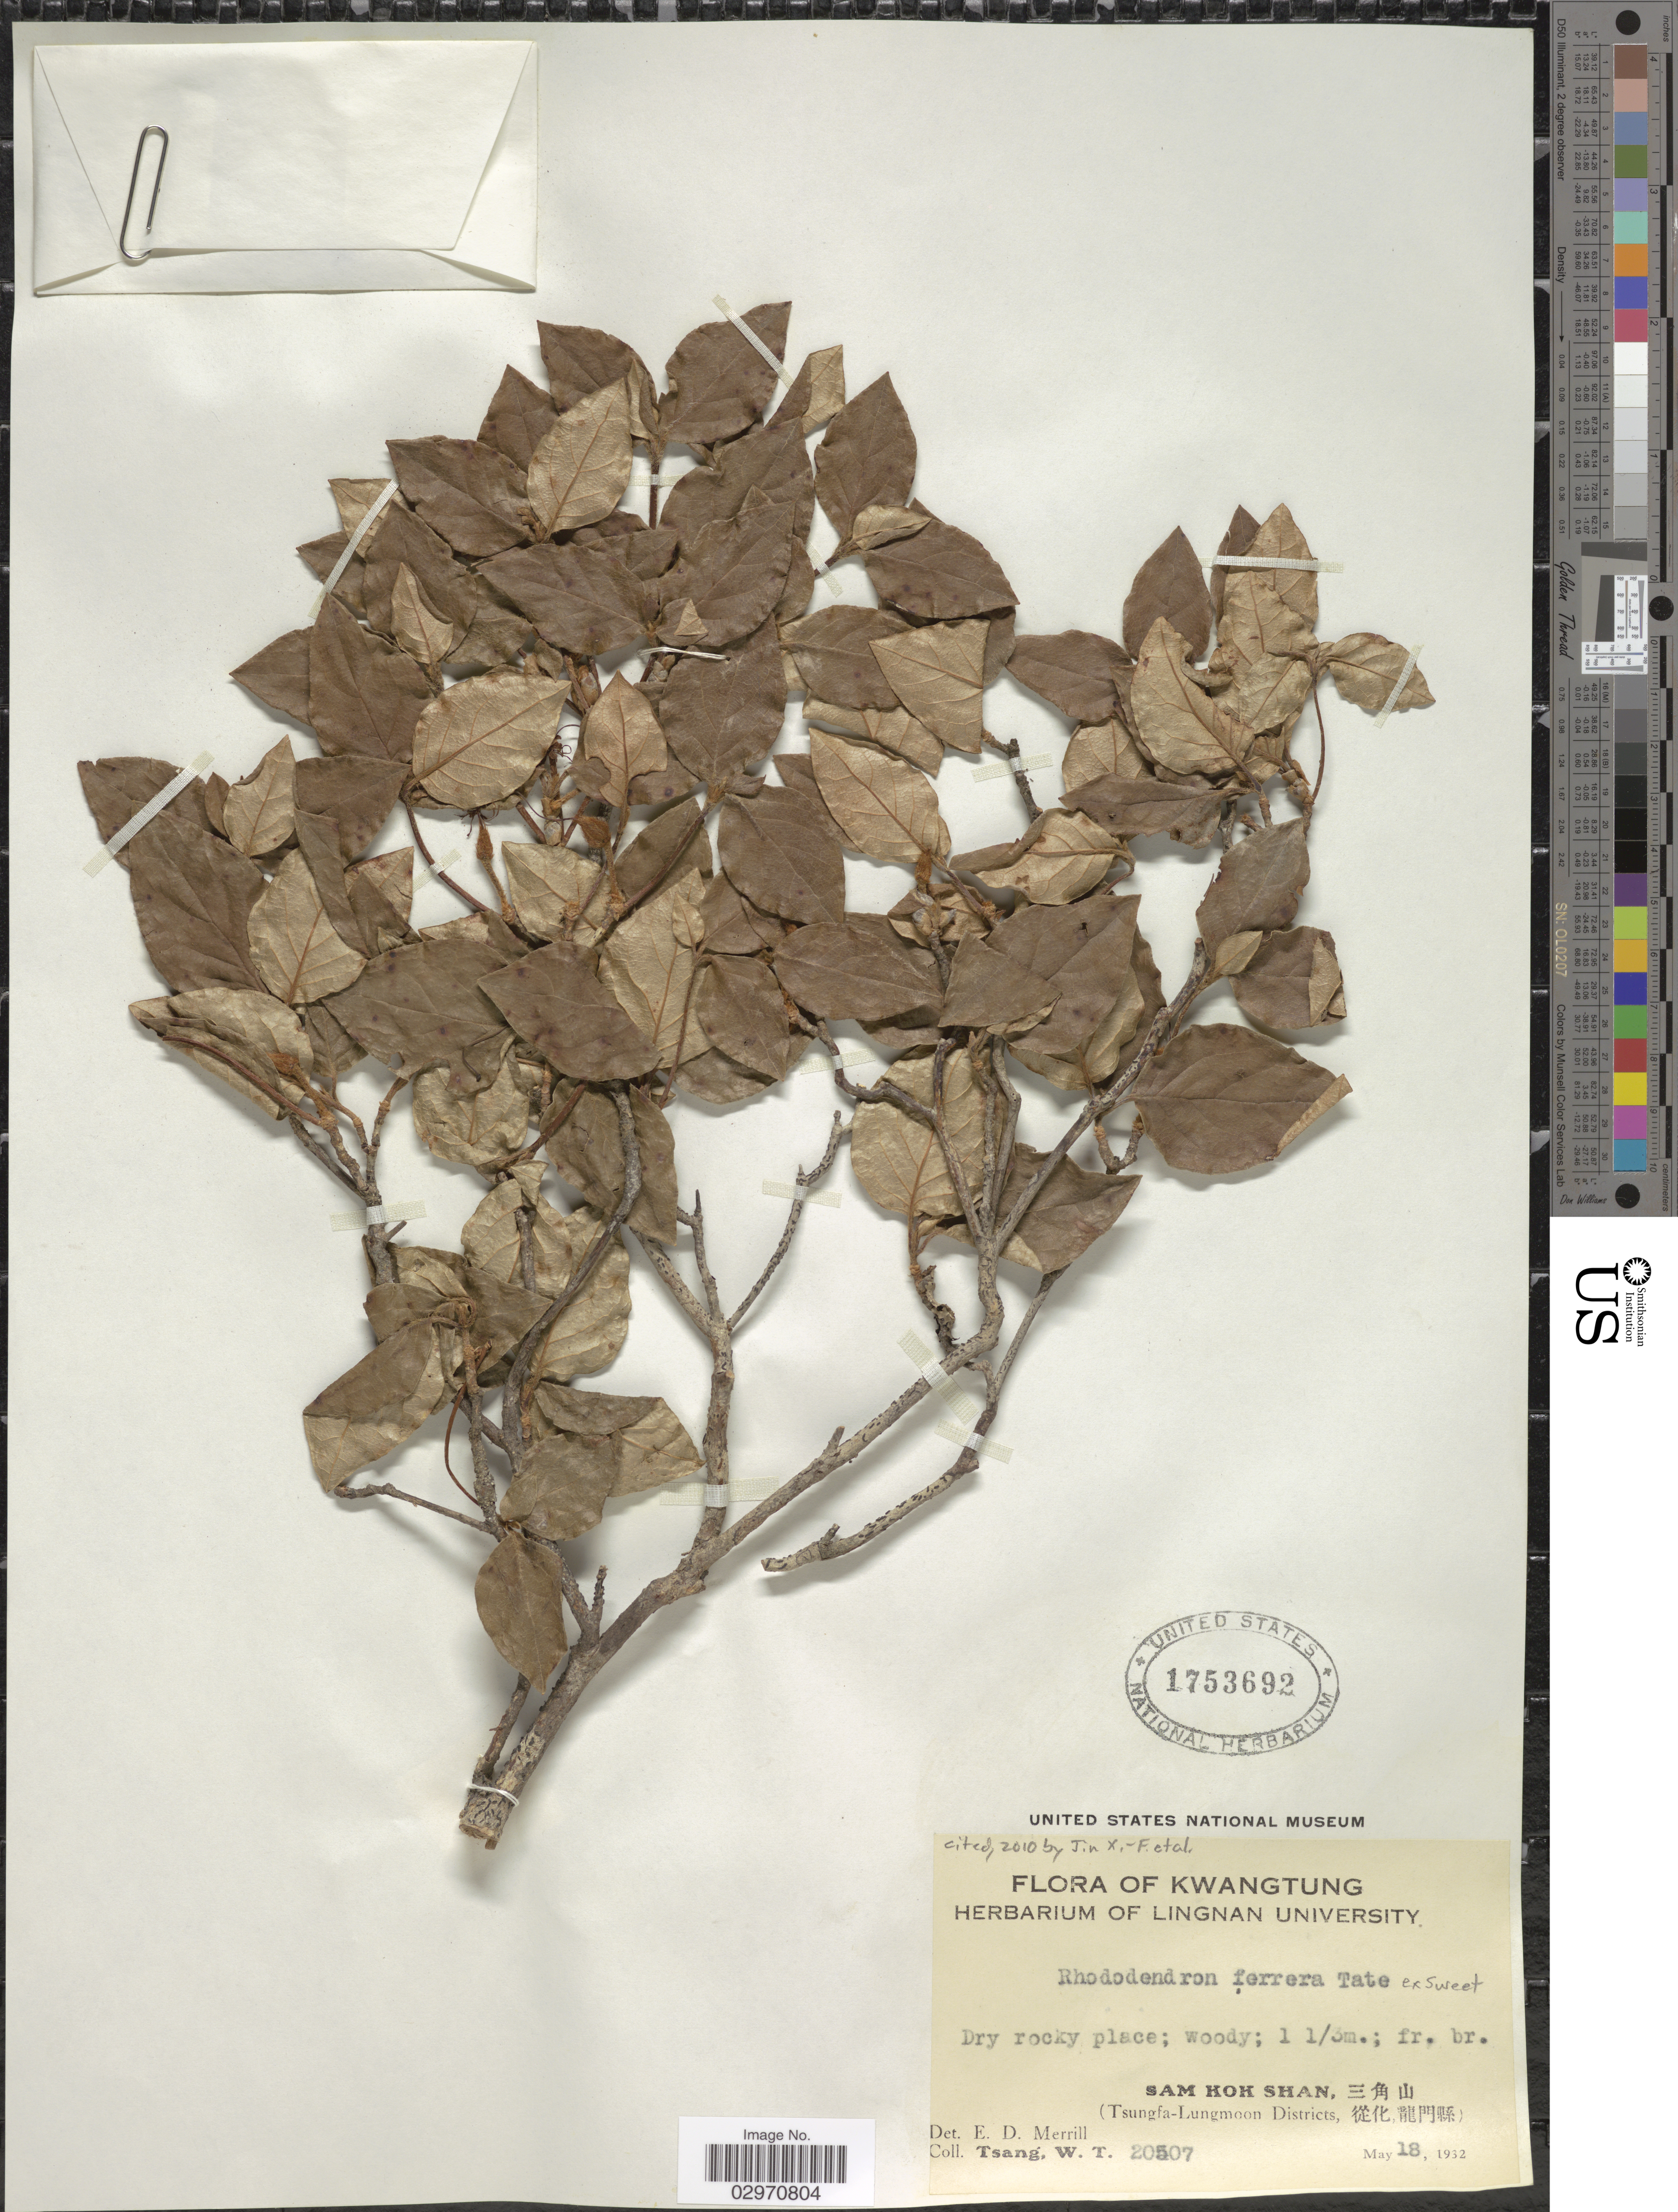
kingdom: Plantae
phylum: Tracheophyta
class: Magnoliopsida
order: Ericales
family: Ericaceae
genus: Rhododendron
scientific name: Rhododendron farrerae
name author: Sweet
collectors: W. T. Tsang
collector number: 20507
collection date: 1932-05-18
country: China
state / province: Guangdong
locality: Kwangtung, Sam Kok Shan, (Tsungfa-Lungmoon Districts).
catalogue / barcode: US 1753692